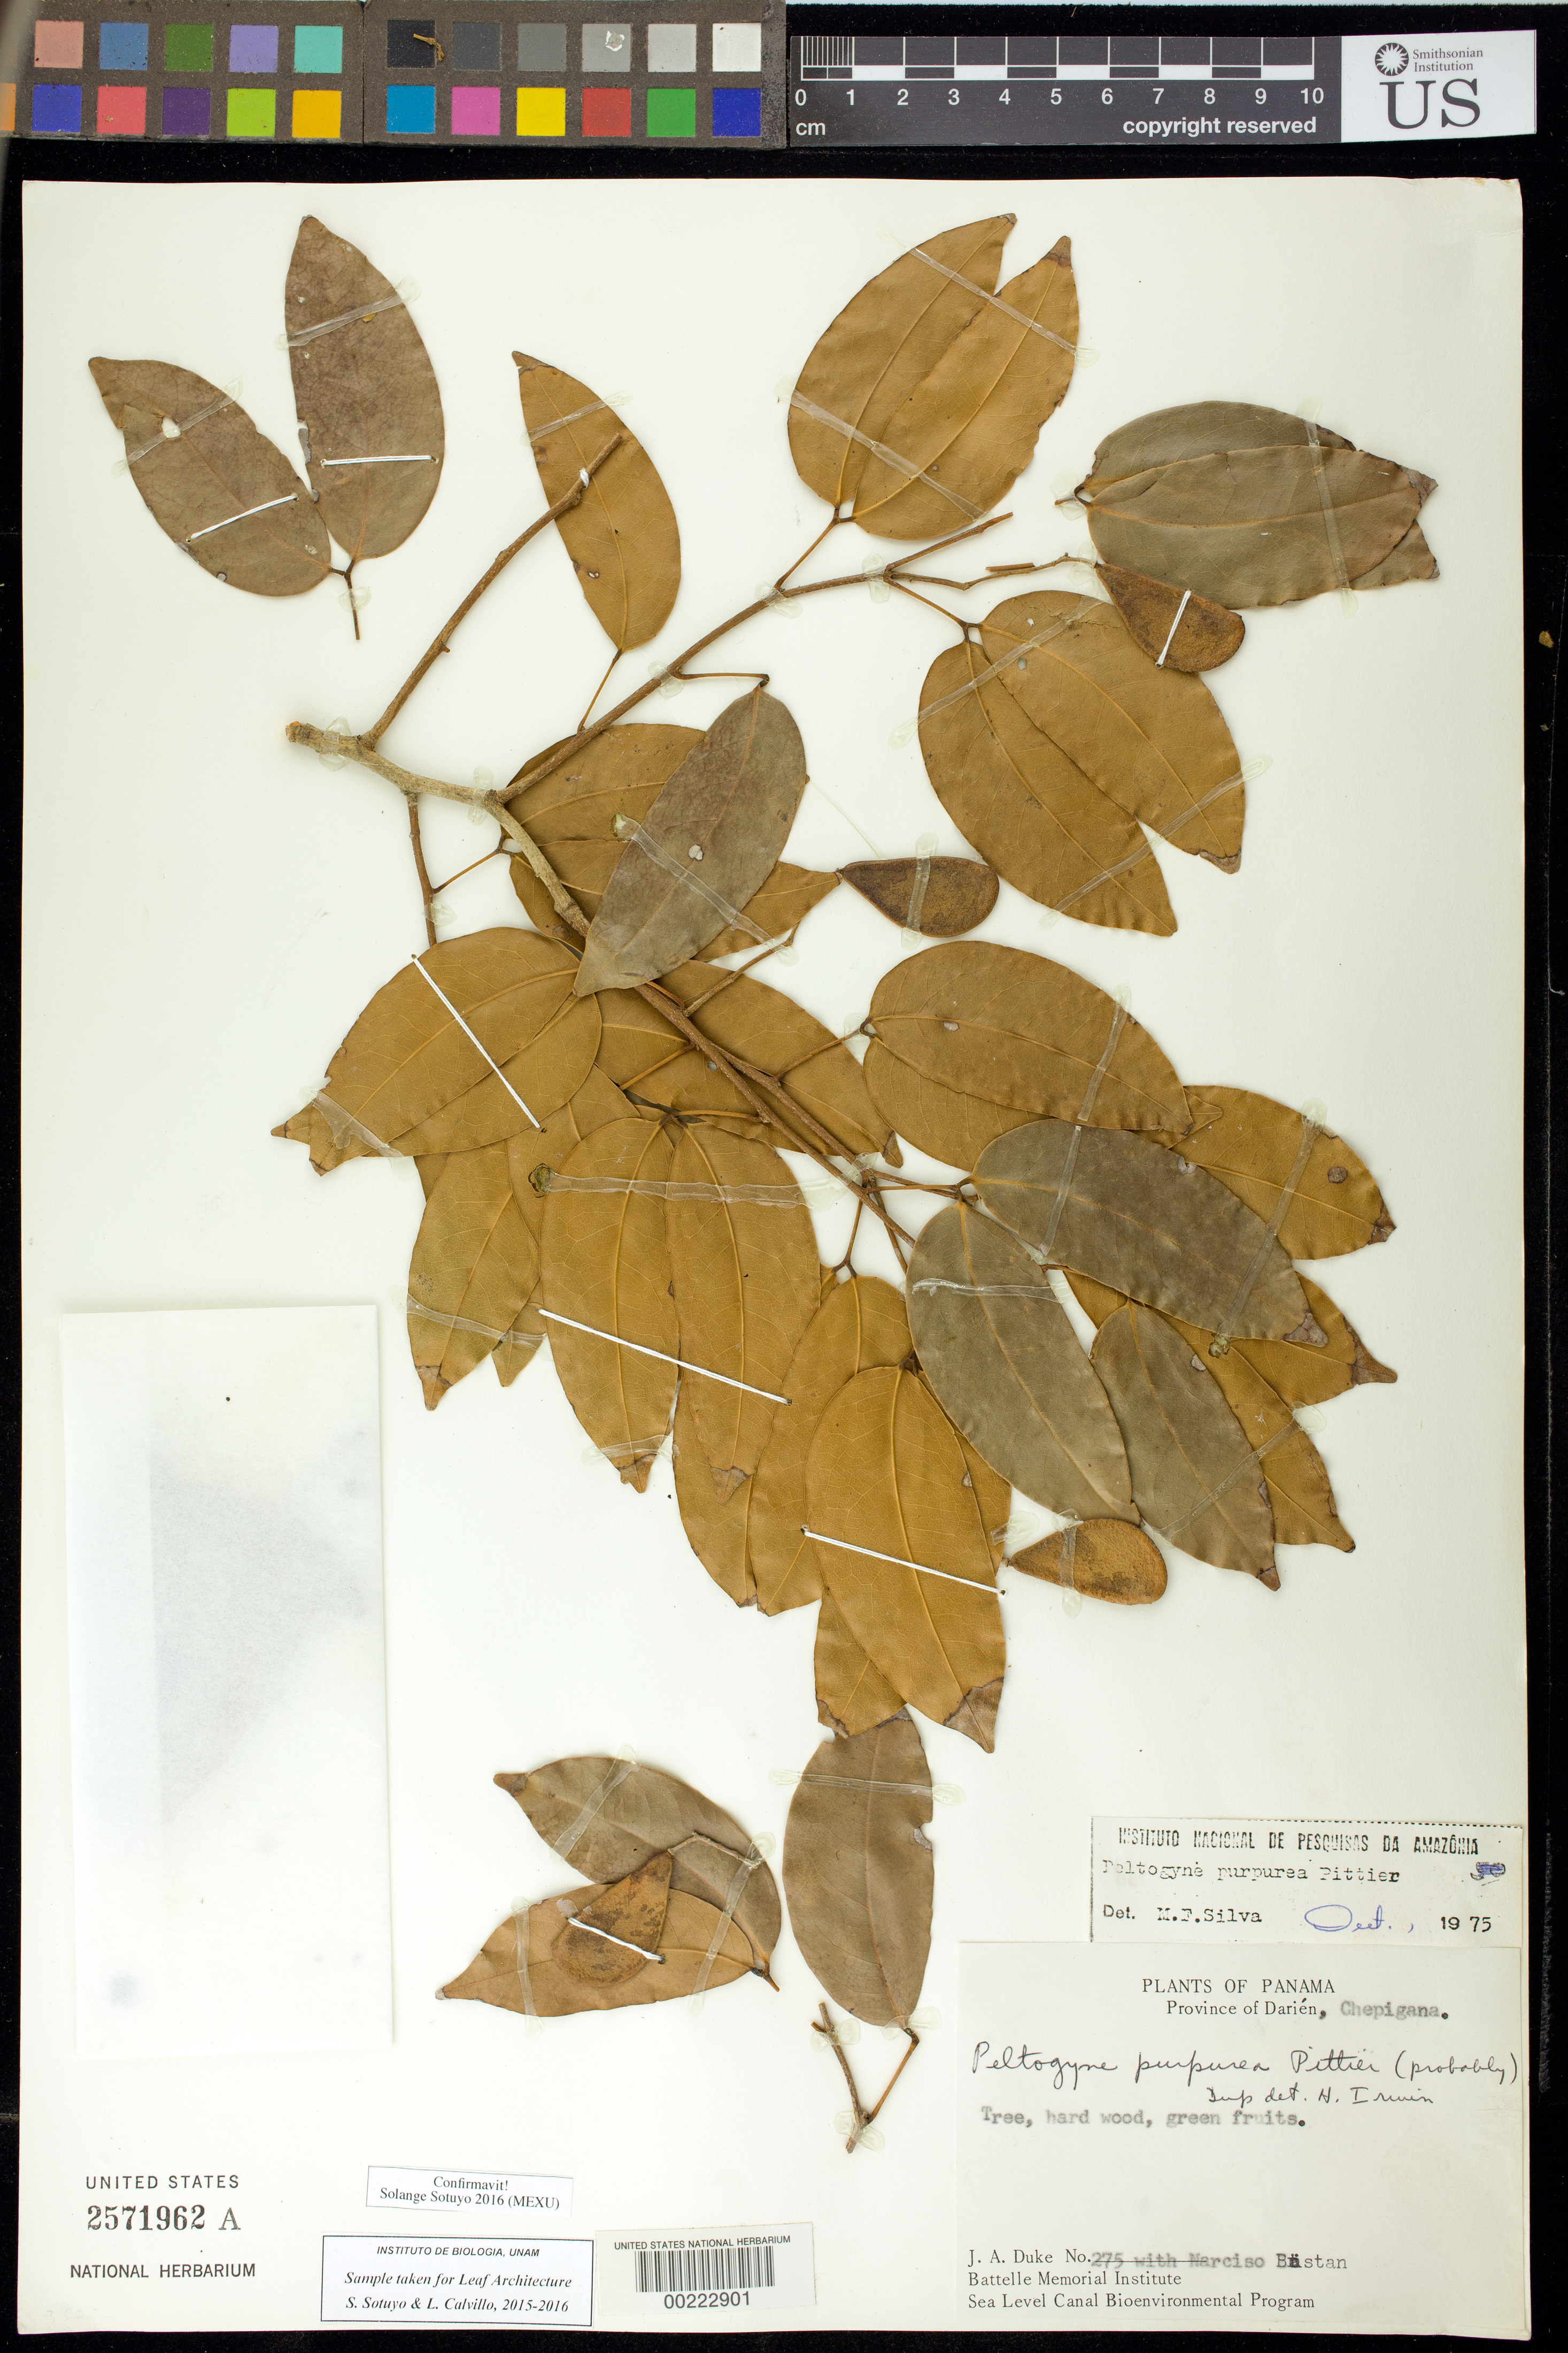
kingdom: Plantae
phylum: Tracheophyta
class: Magnoliopsida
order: Fabales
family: Fabaceae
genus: Peltogyne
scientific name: Peltogyne purpurea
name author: Pittier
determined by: Sotuyo, Solange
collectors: J. A. Duke & N. Boston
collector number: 275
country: Panama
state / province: Darién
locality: Chepigana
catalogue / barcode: US 2571962A